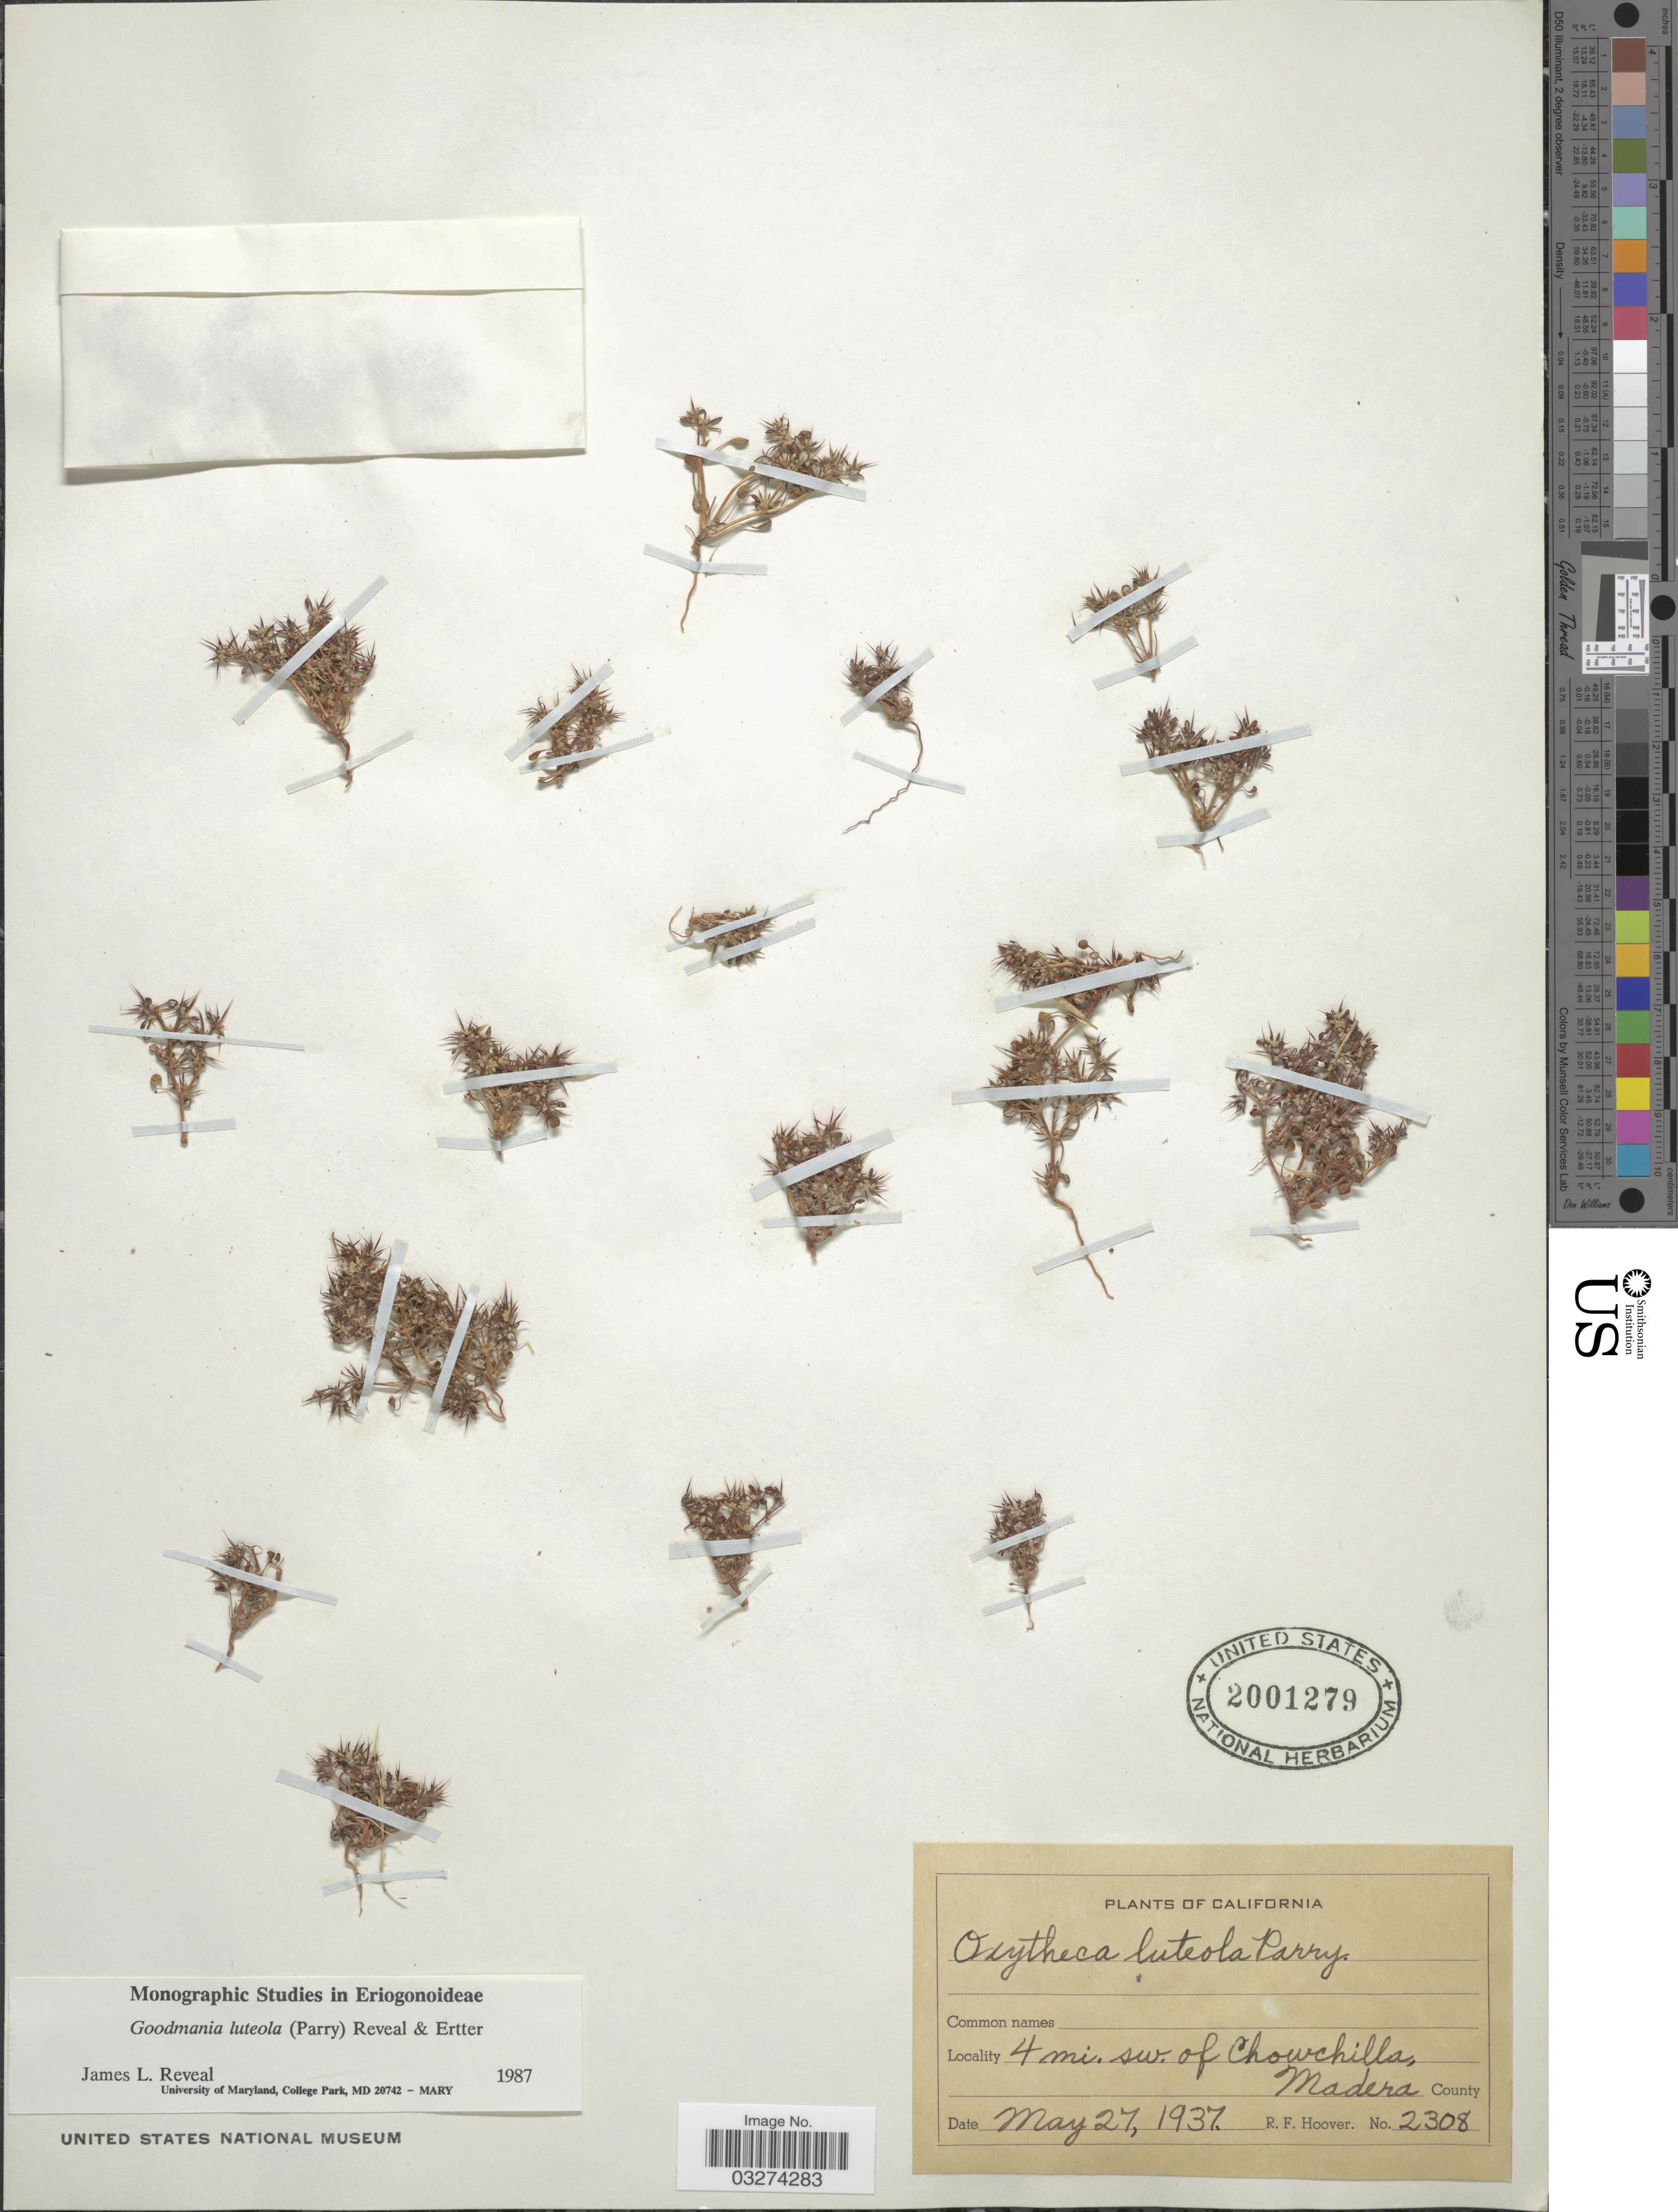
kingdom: Plantae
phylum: Tracheophyta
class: Magnoliopsida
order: Caryophyllales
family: Polygonaceae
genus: Goodmania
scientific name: Goodmania luteola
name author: (Parry) Reveal & Ertter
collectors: R. F. Hoover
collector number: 2308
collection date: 1937-05-27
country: United States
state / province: California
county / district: Madera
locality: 4 mi. sw. of Chowchilla, Madera County.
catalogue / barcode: US 2001279